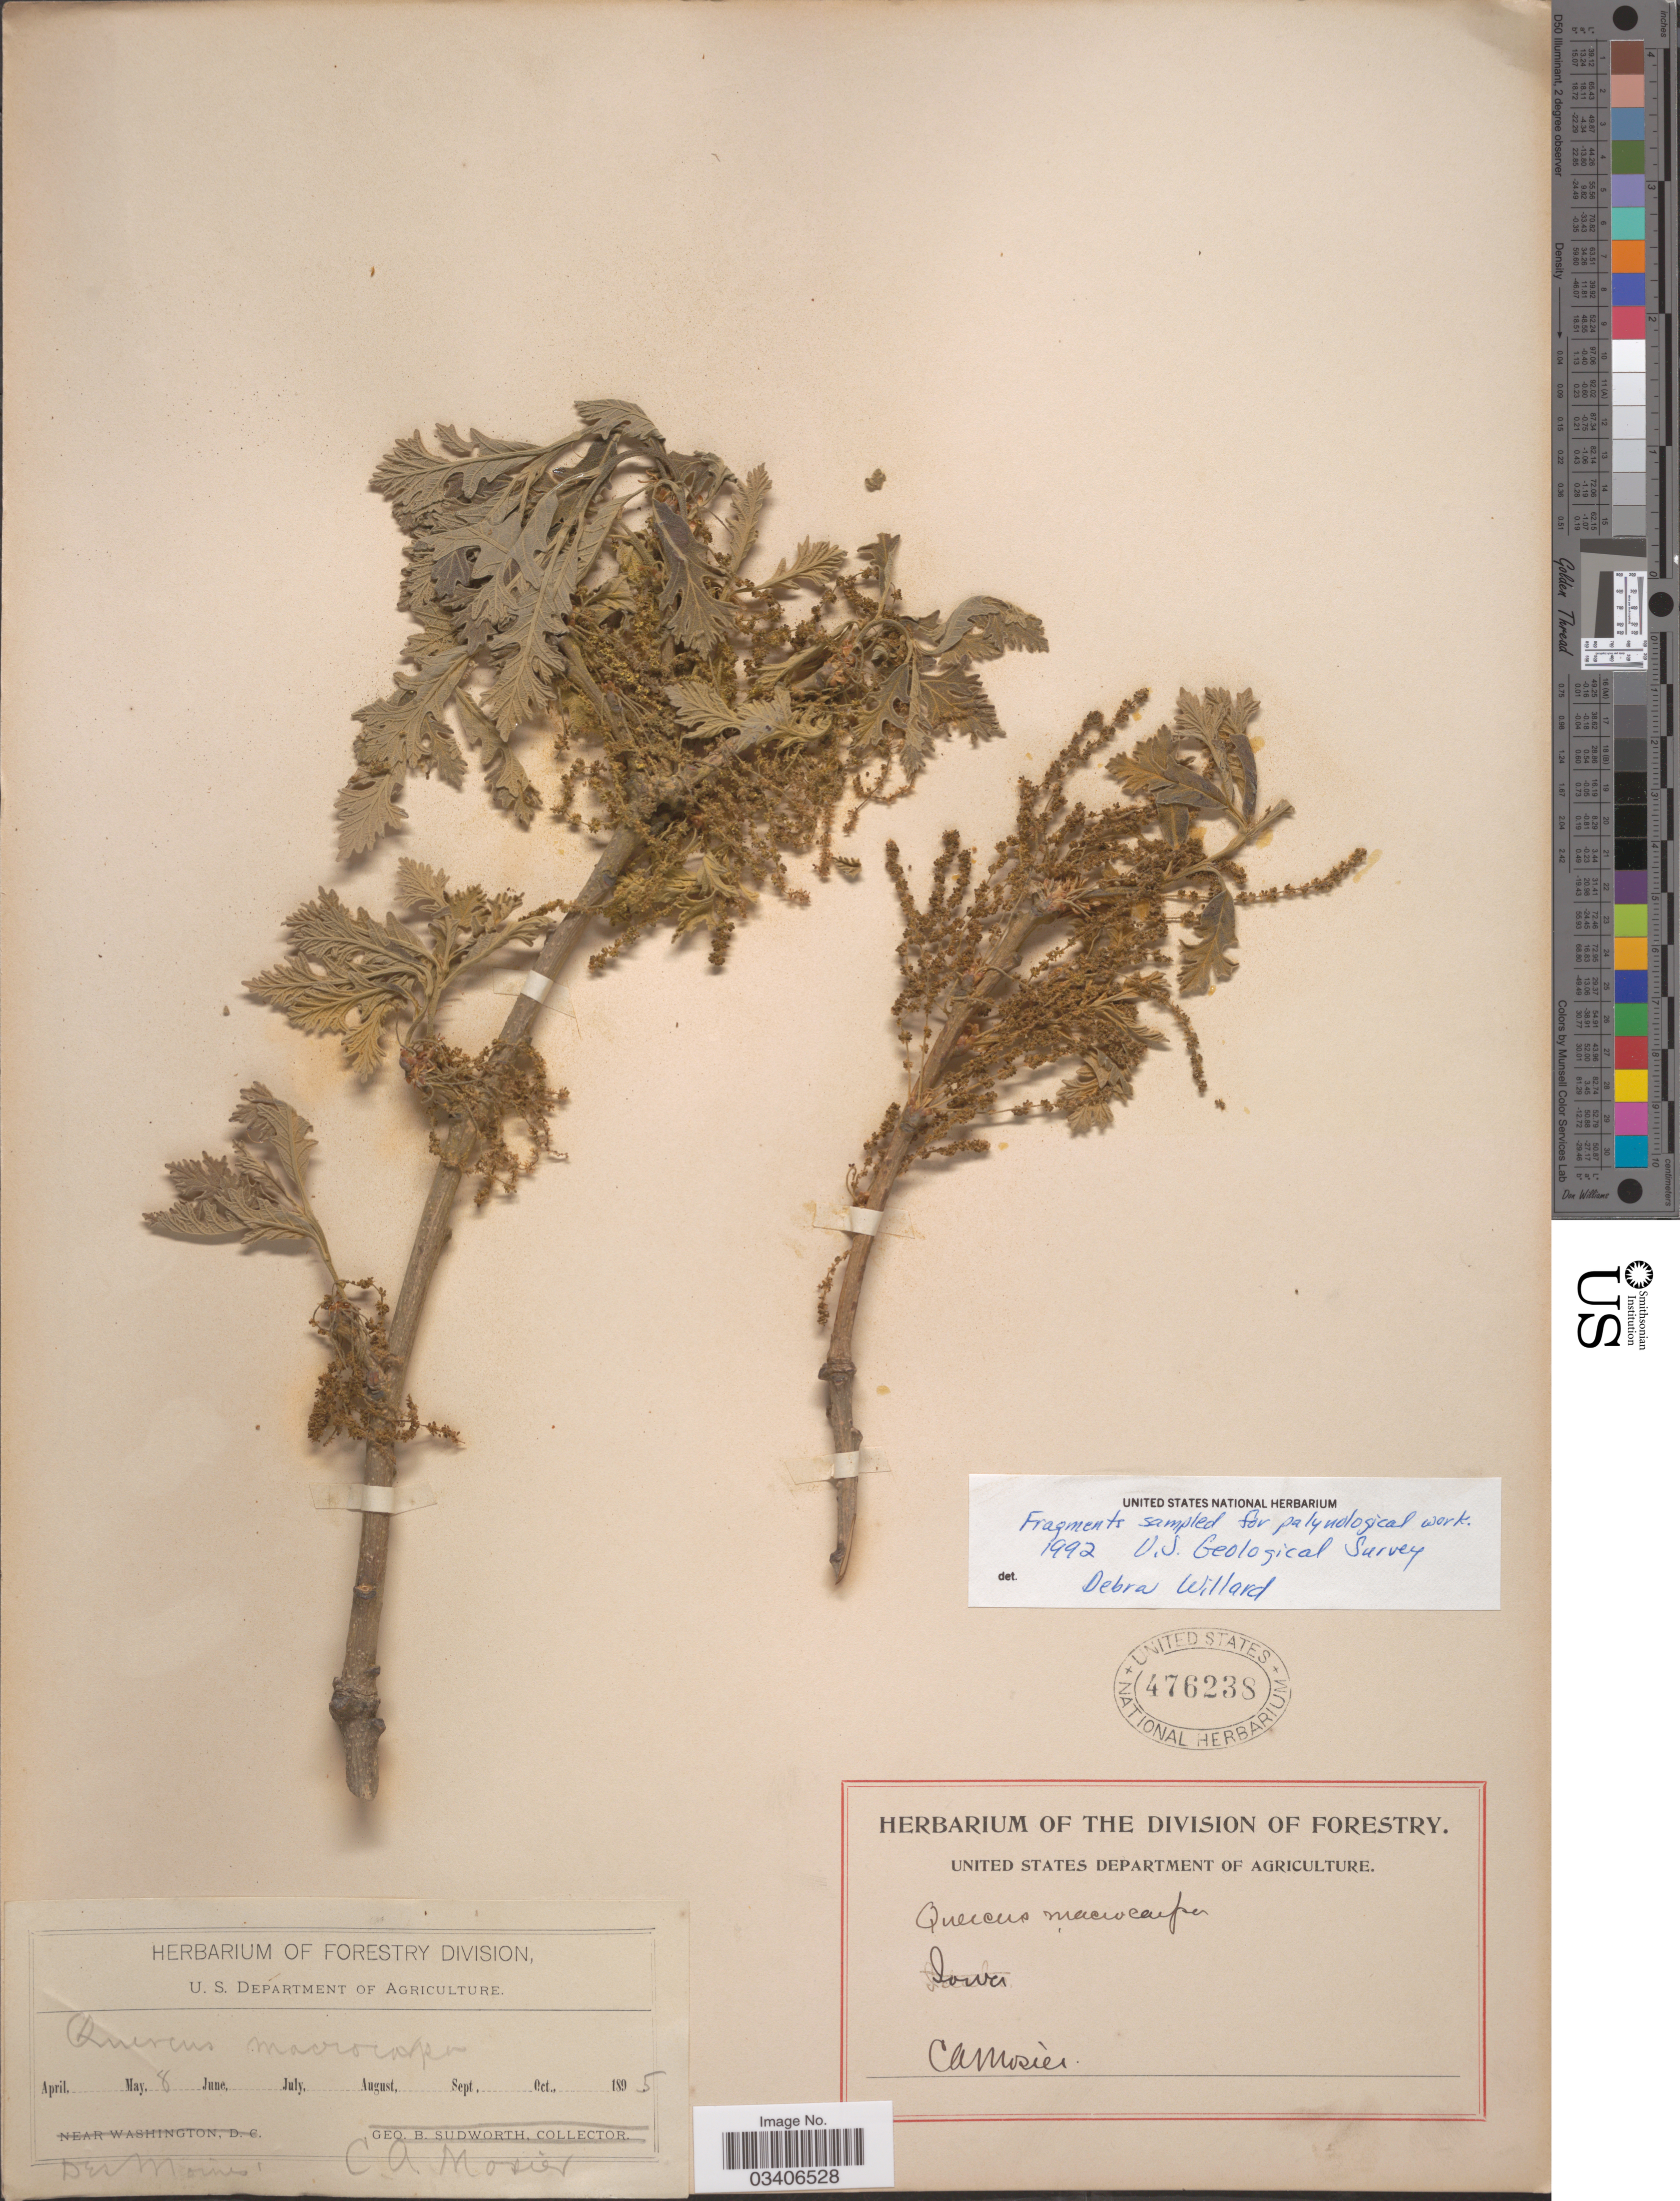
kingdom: Plantae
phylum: Tracheophyta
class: Magnoliopsida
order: Fagales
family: Fagaceae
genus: Quercus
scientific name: Quercus macrocarpa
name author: Michx.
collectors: C. A. Mosier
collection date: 1895-05-08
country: United States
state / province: Iowa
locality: Des Moines.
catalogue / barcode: US 476238